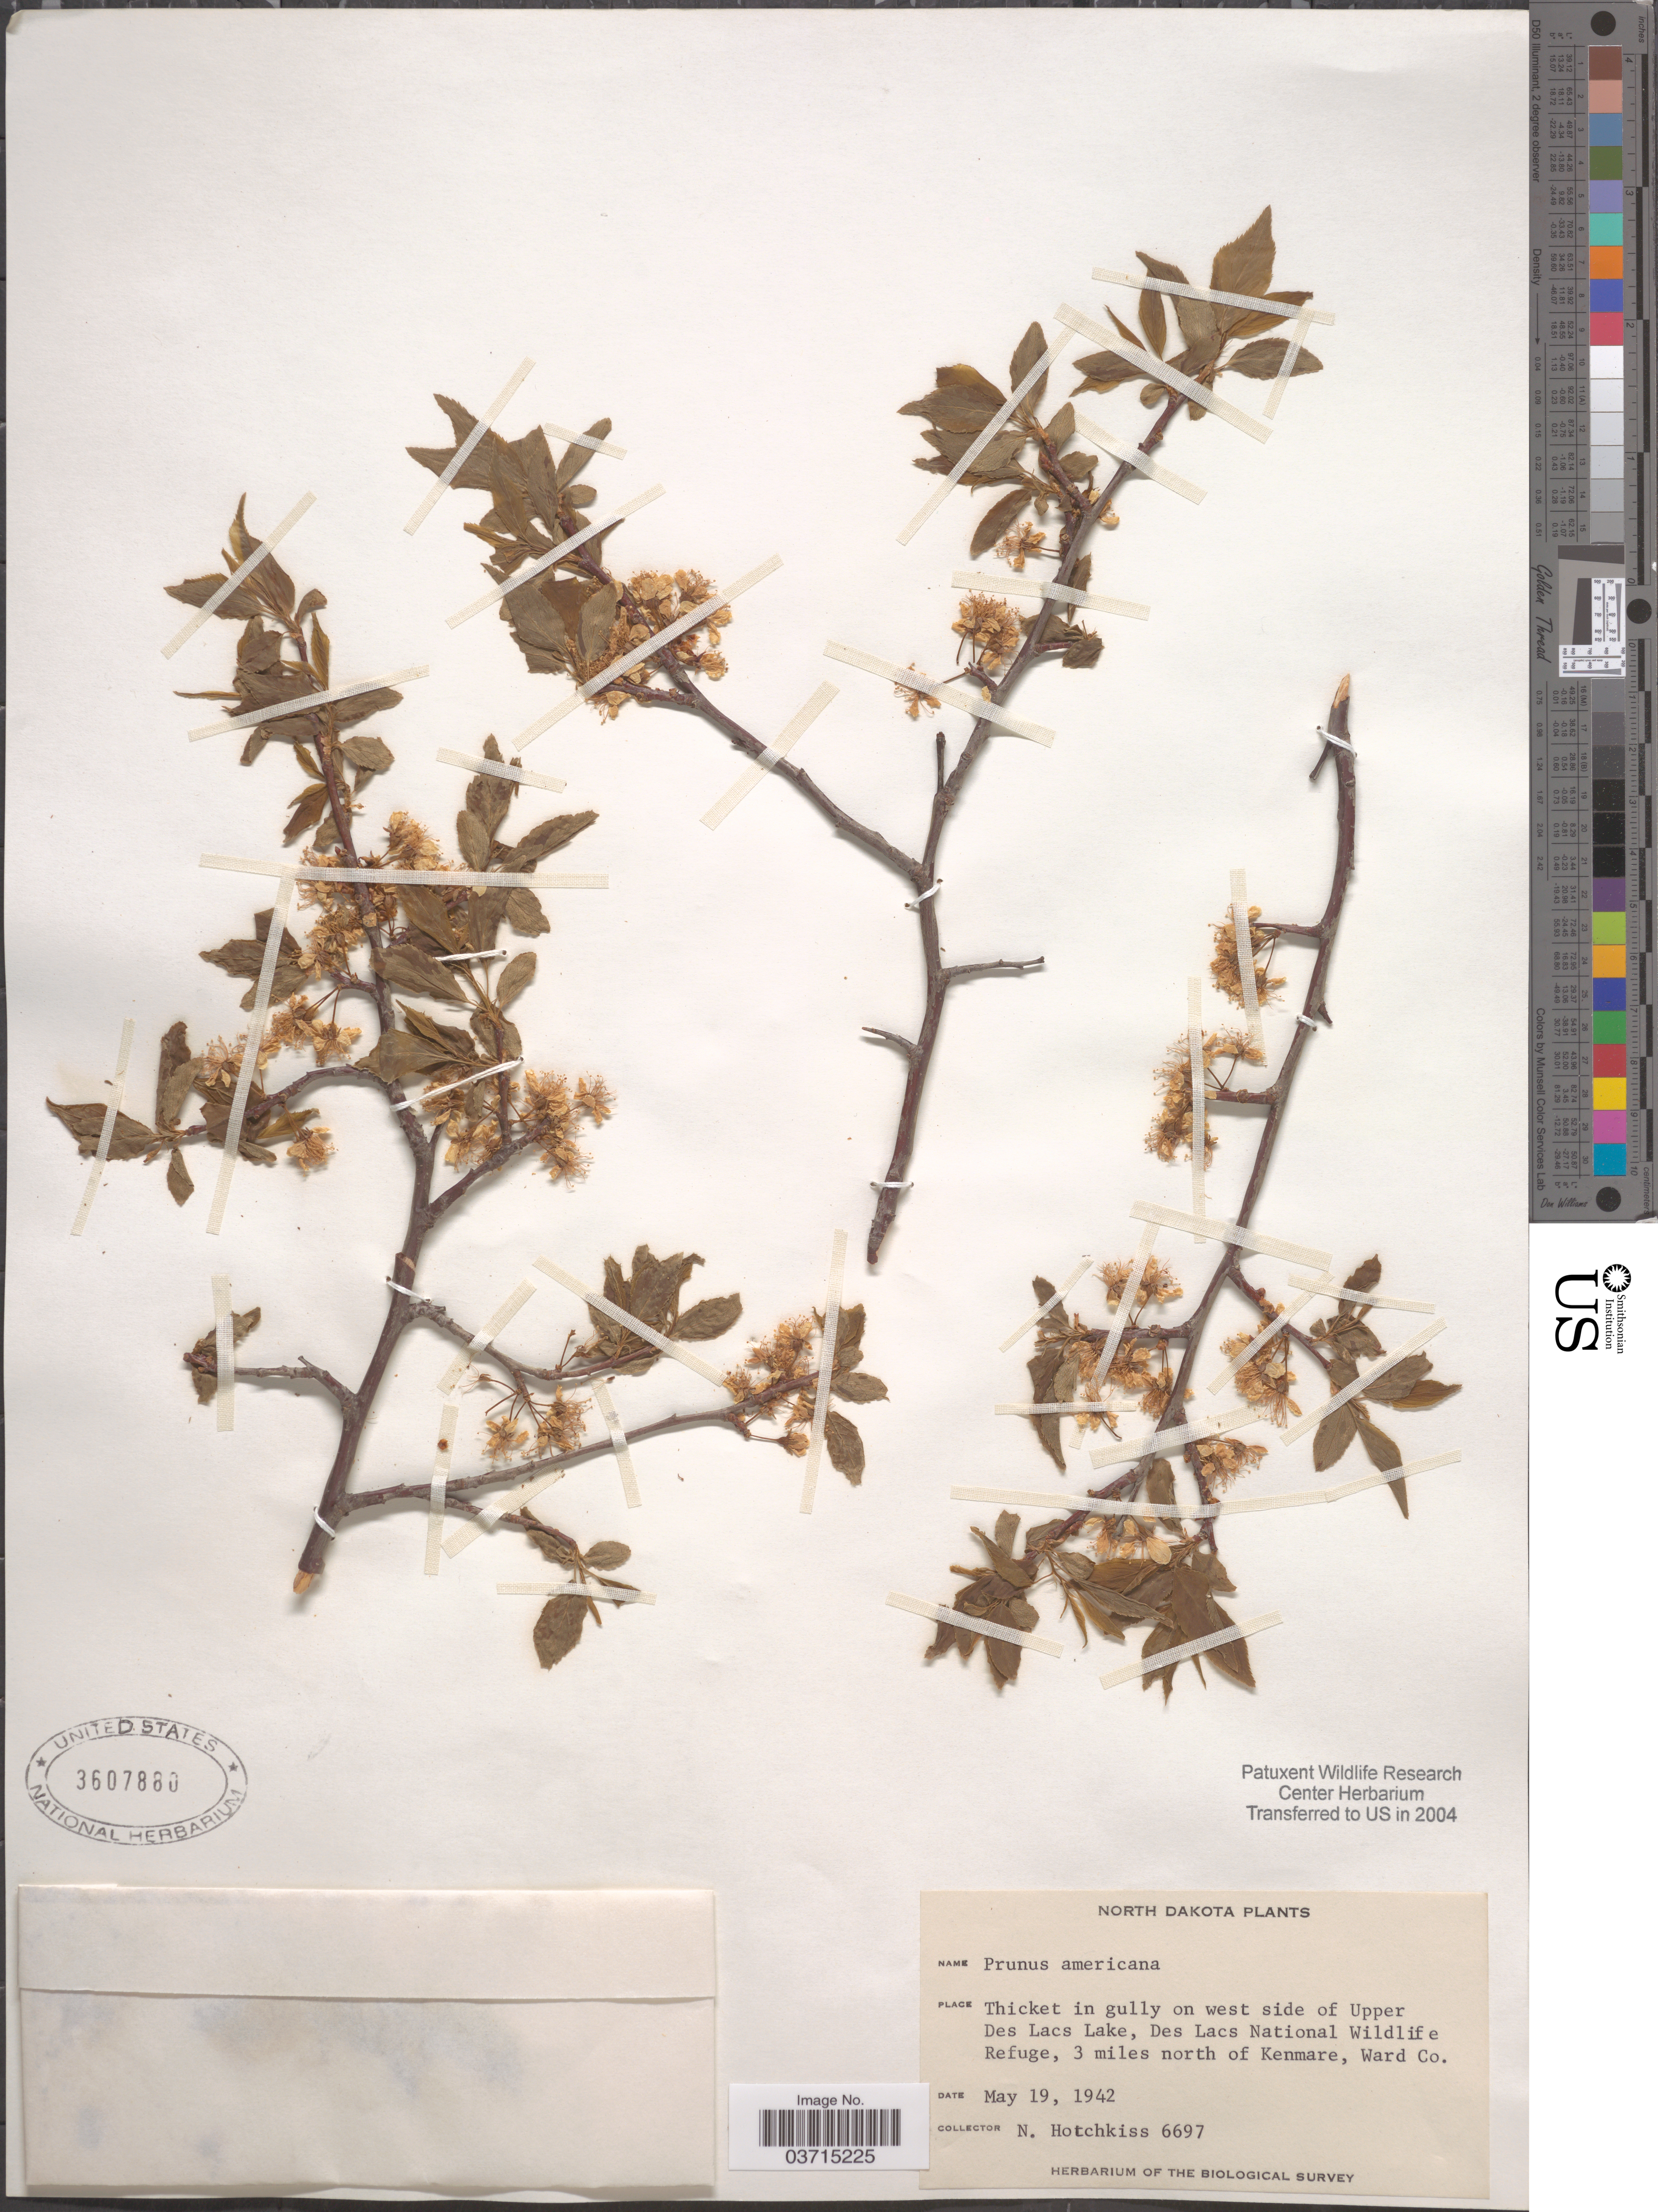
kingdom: Plantae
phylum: Tracheophyta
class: Magnoliopsida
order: Rosales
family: Rosaceae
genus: Prunus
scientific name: Prunus americana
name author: Marshall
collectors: N. Hotchkiss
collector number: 6697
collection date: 1942-05-19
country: United States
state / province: North Dakota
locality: In gully on west side of Upper Des Lacs Lake, Des Lacs National Wildlife Refuge, 3 miles north of Kenmare, Ward Co.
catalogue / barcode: US 3607880